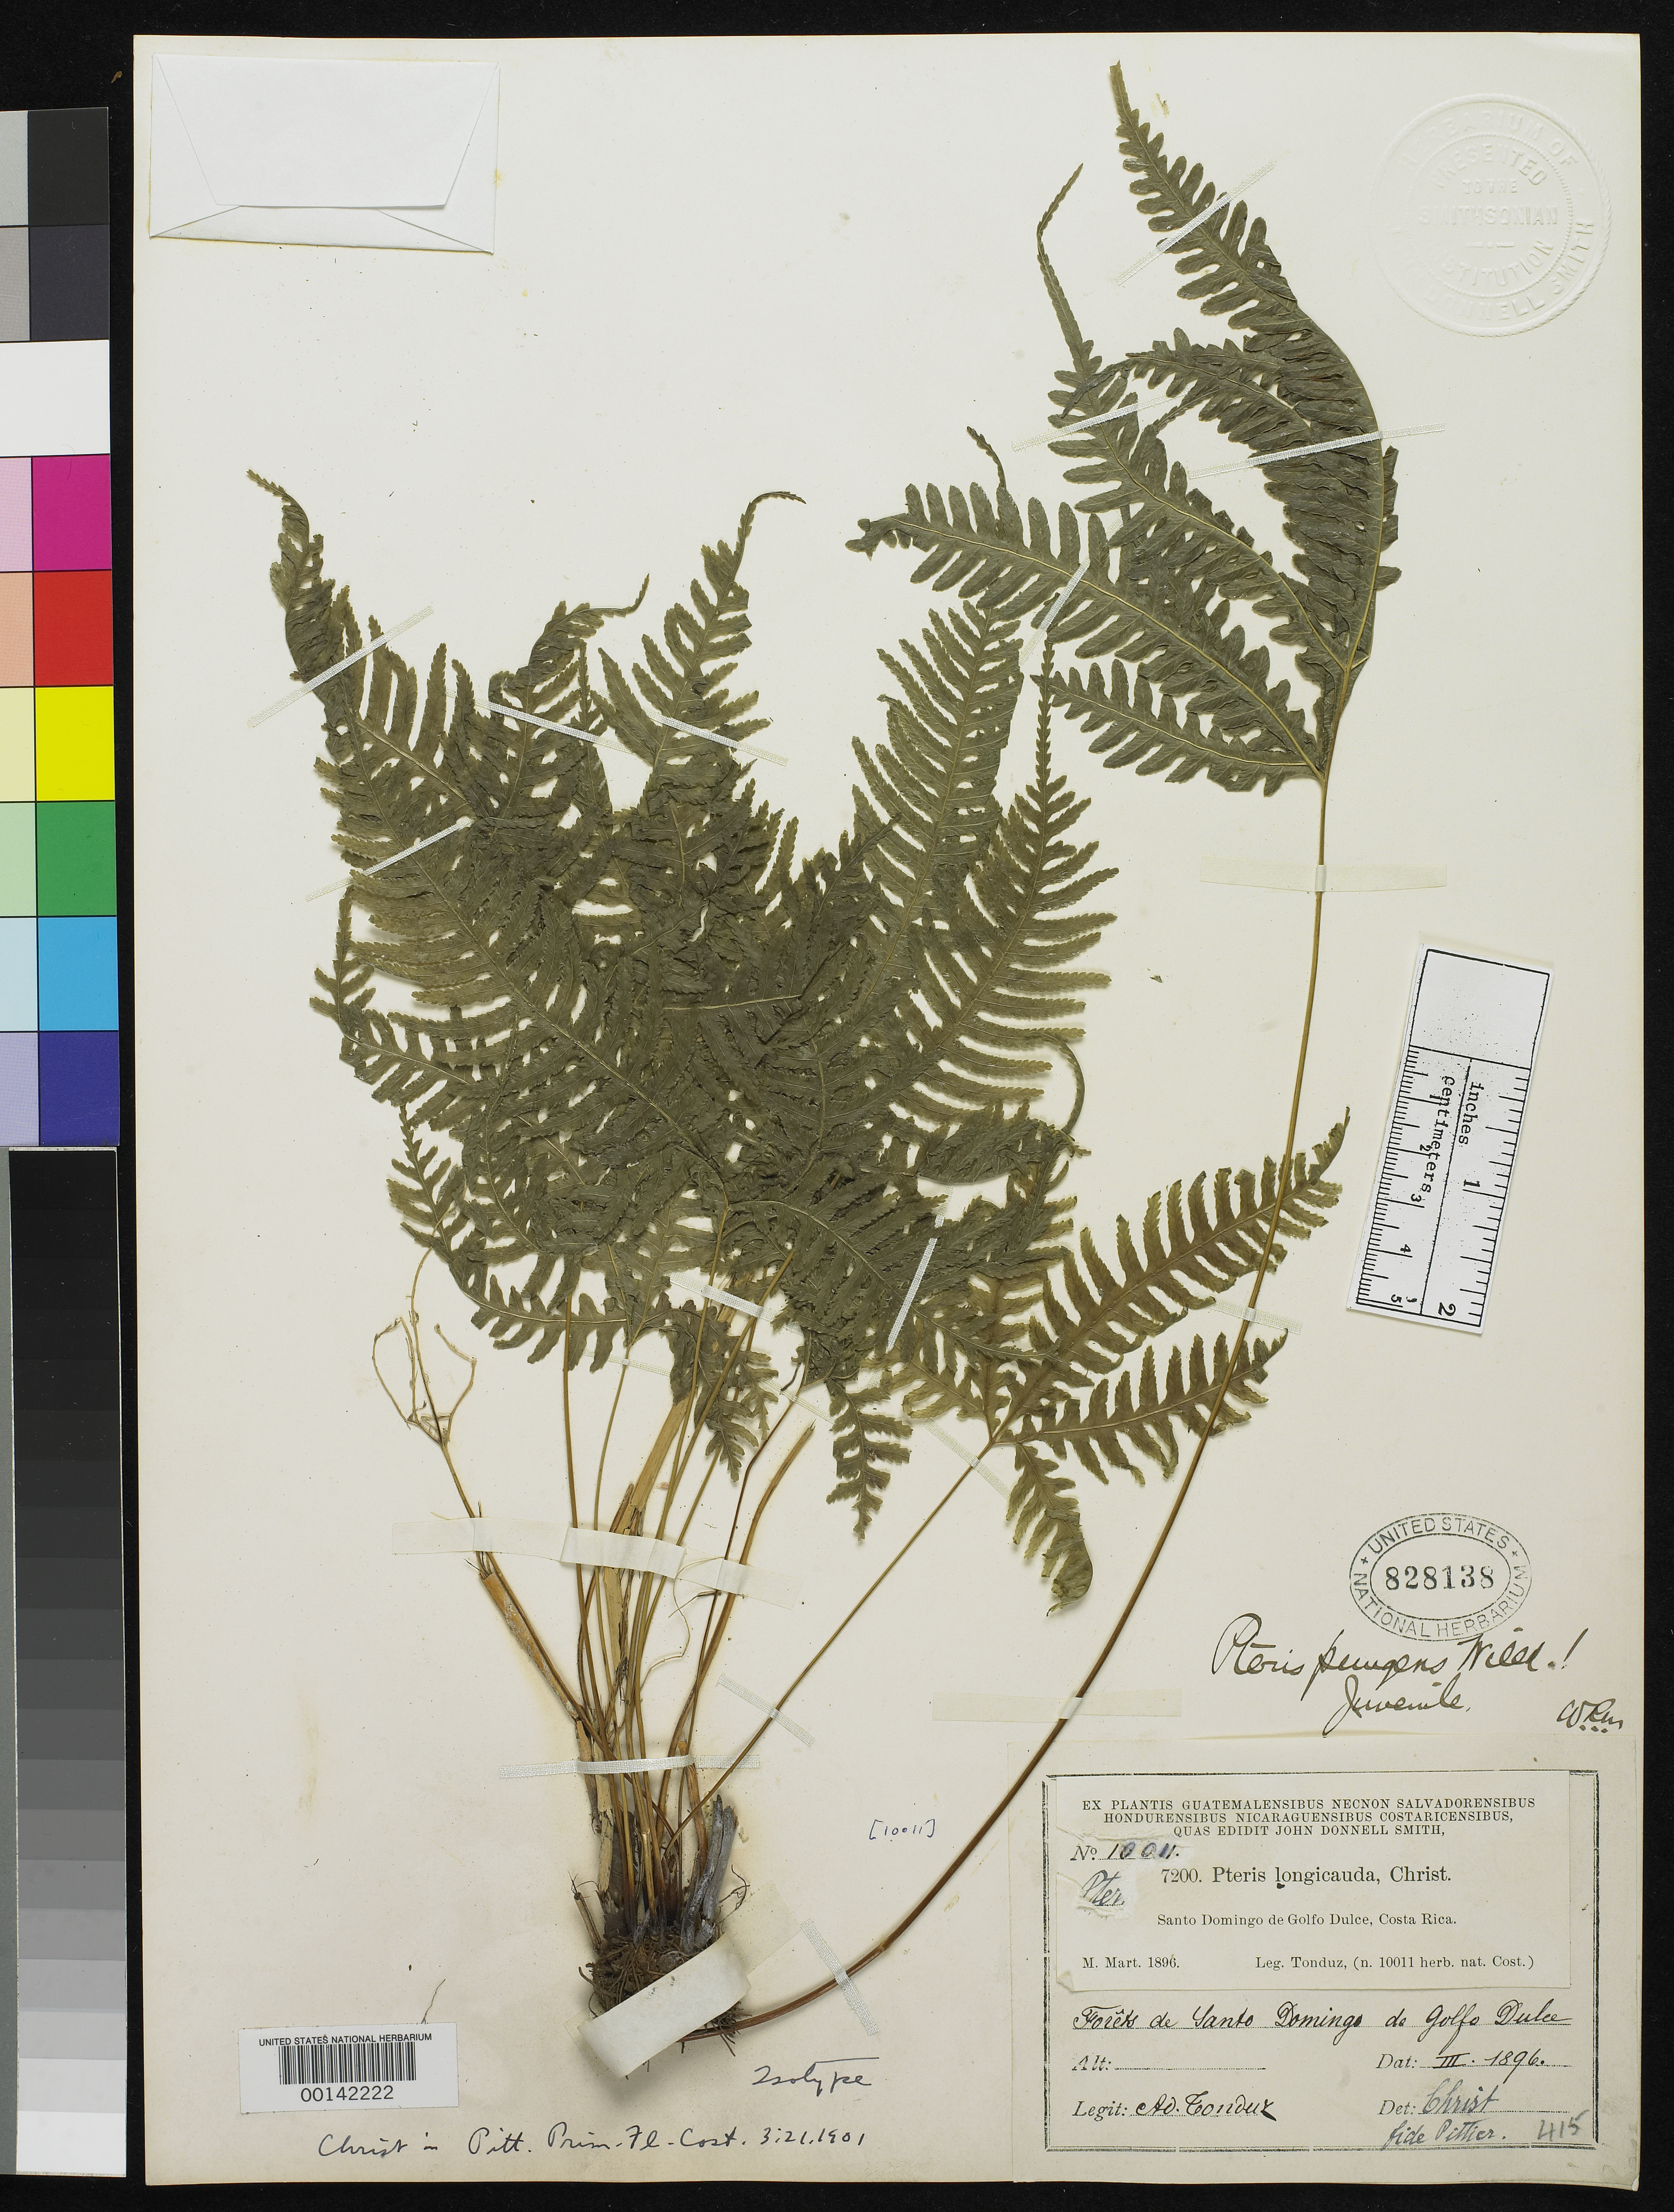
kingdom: Plantae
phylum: Tracheophyta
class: Polypodiopsida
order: Polypodiales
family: Pteridaceae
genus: Pteris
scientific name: Pteris longicauda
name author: Christ in Pittier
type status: Type Collection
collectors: A. Tonduz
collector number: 7200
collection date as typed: Mar 1896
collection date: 1896-03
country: Costa Rica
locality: Forets de Santo Domingo de Golfo Dulce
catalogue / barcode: US 828138